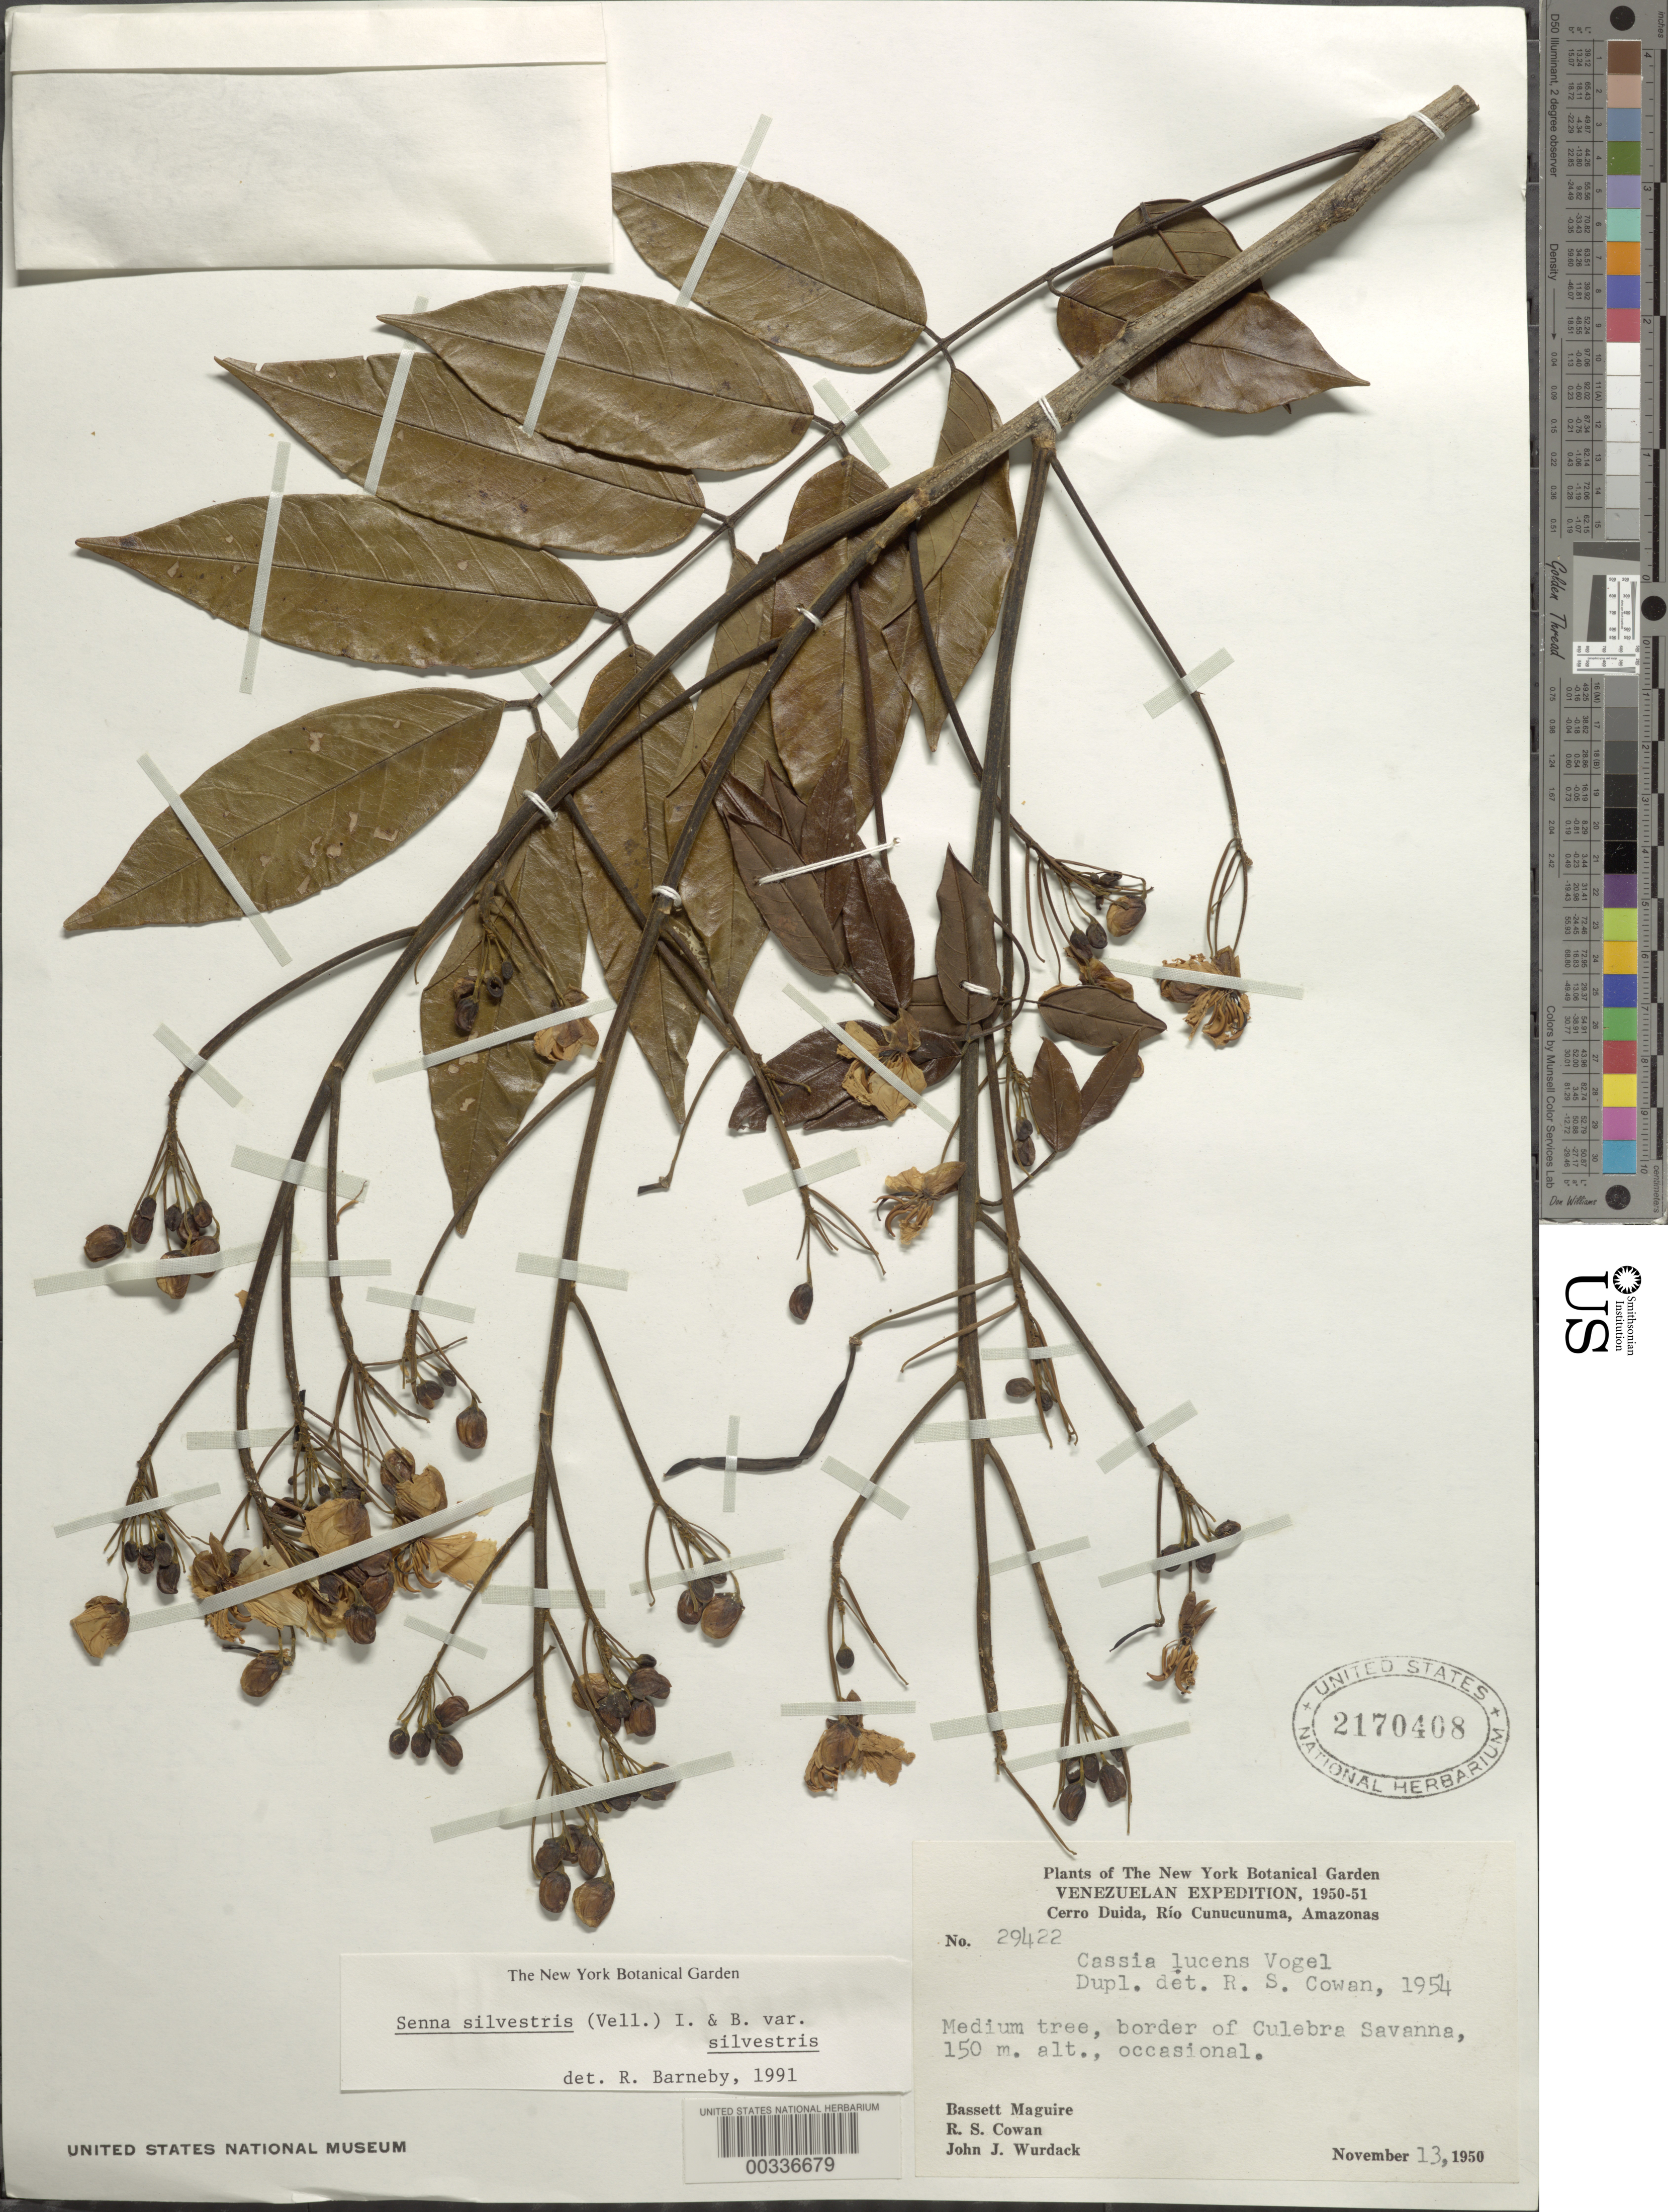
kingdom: Plantae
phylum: Tracheophyta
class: Magnoliopsida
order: Fabales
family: Fabaceae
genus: Senna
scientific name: Senna silvestris var. silvestris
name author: (Vell.) H.S. Irwin & Barneby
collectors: B. Maguire, R. S. Cowan & J. J. Wurdack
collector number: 29422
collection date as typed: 13 Nov 1950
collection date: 1950-11-13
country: Venezuela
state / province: Amazonas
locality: Border of Culebra savanna; Cerro Duida, Rio Cunucunuma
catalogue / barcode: US 2170408